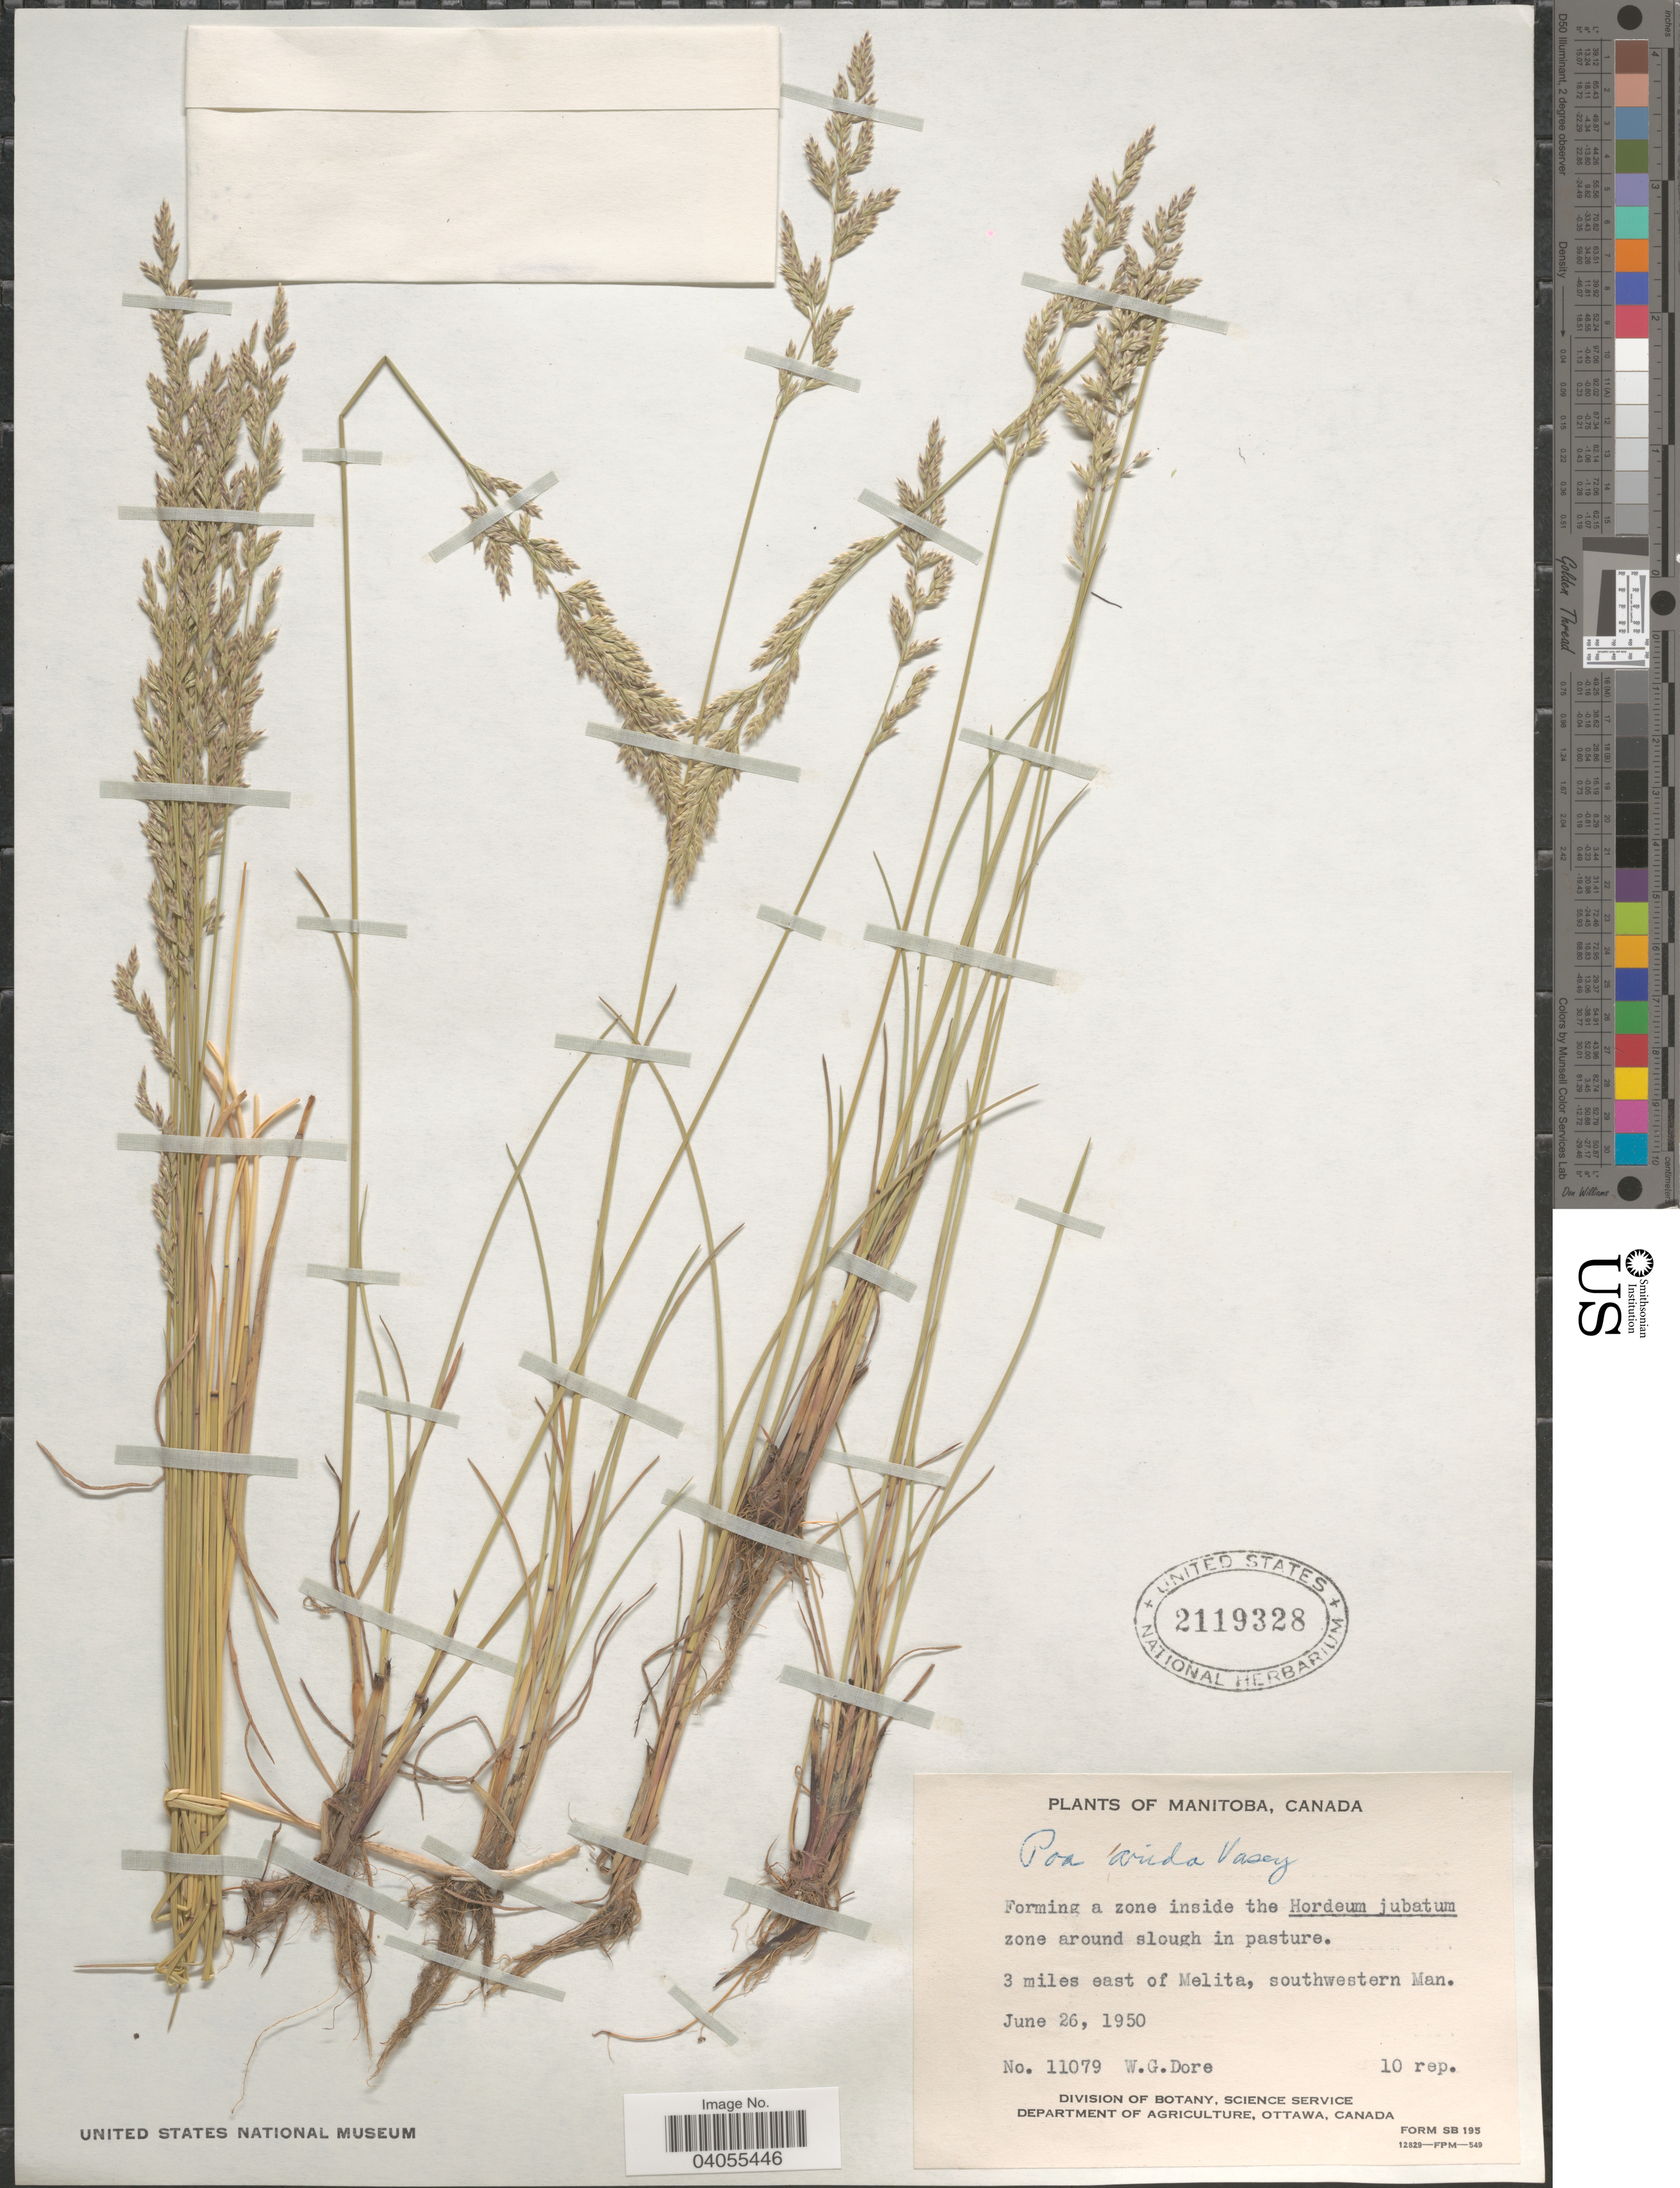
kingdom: Plantae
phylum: Tracheophyta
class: Liliopsida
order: Poales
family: Poaceae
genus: Poa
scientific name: Poa arida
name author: Vasey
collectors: W. Dore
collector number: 11079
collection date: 1950-06-26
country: Canada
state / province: Manitoba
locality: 3 miles east of Melita, southwestern Manitoba.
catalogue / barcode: US 2119328